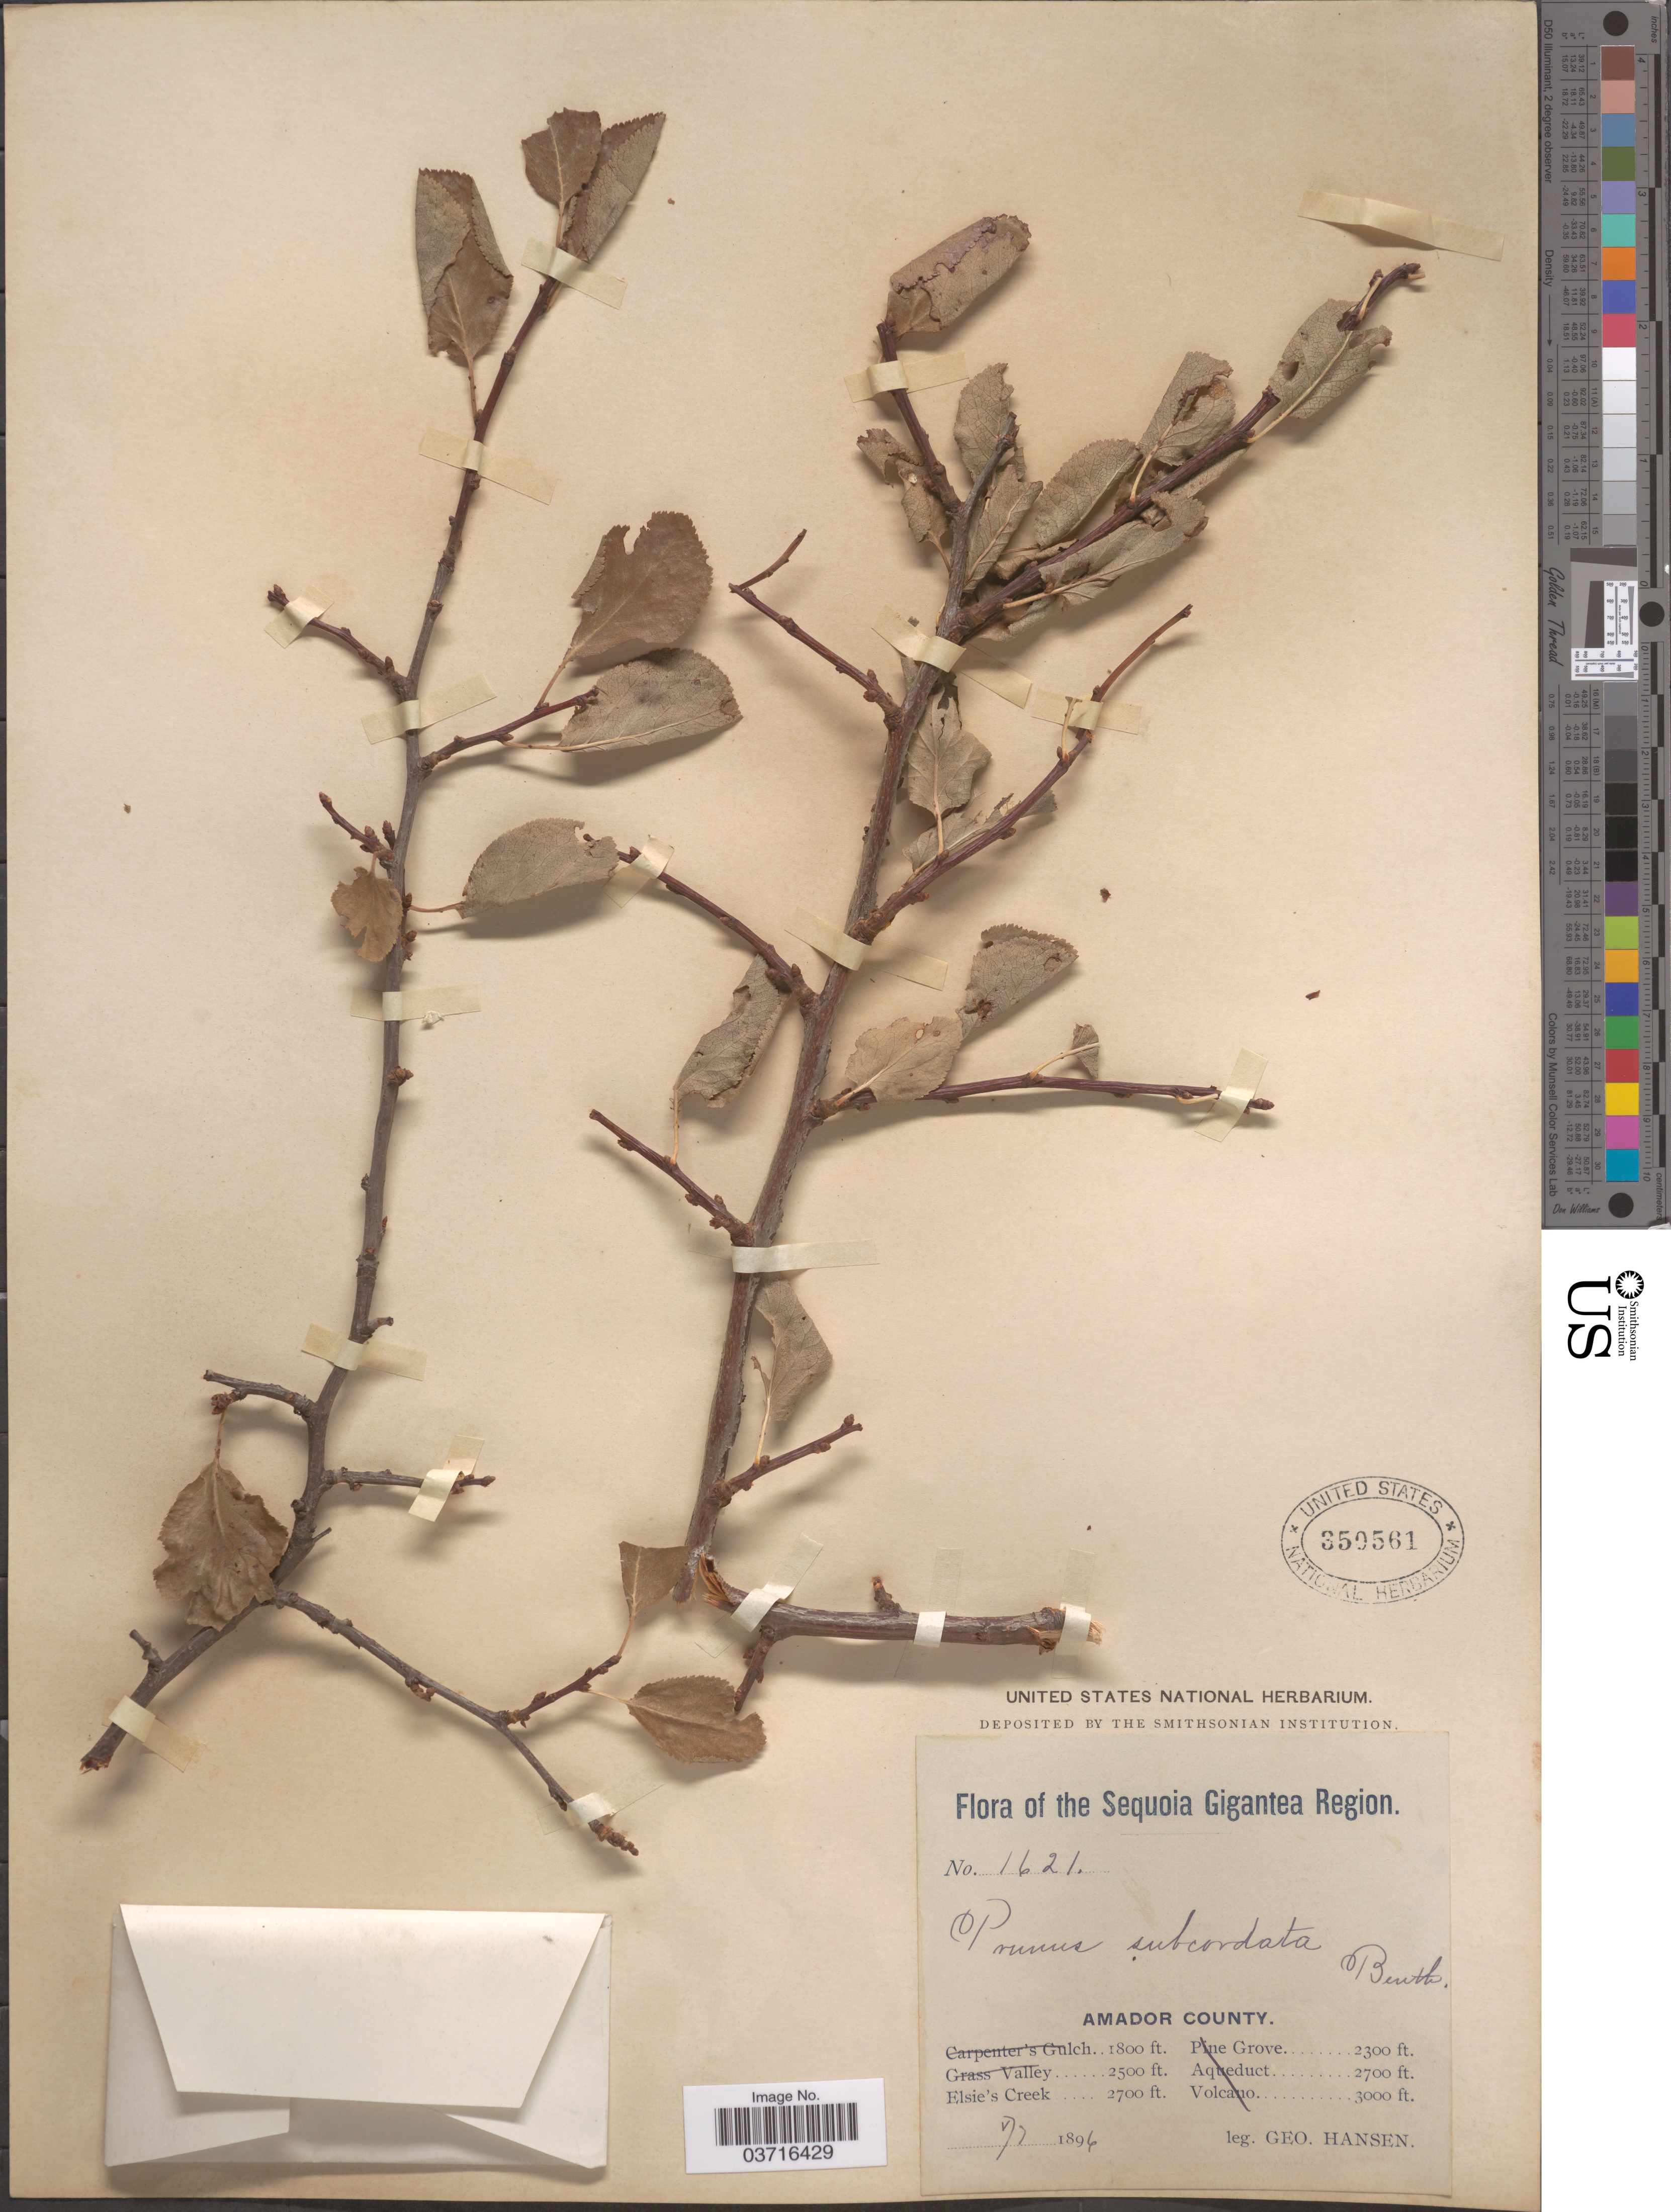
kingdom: Plantae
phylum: Tracheophyta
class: Magnoliopsida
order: Rosales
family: Rosaceae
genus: Prunus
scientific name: Prunus subcordata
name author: Benth.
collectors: G. Hansen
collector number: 1621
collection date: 1896-05-07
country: United States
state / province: California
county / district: Amador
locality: The Sequoia Gigantea Region. Amador County. Elsie's Creek.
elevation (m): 823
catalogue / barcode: US 350561